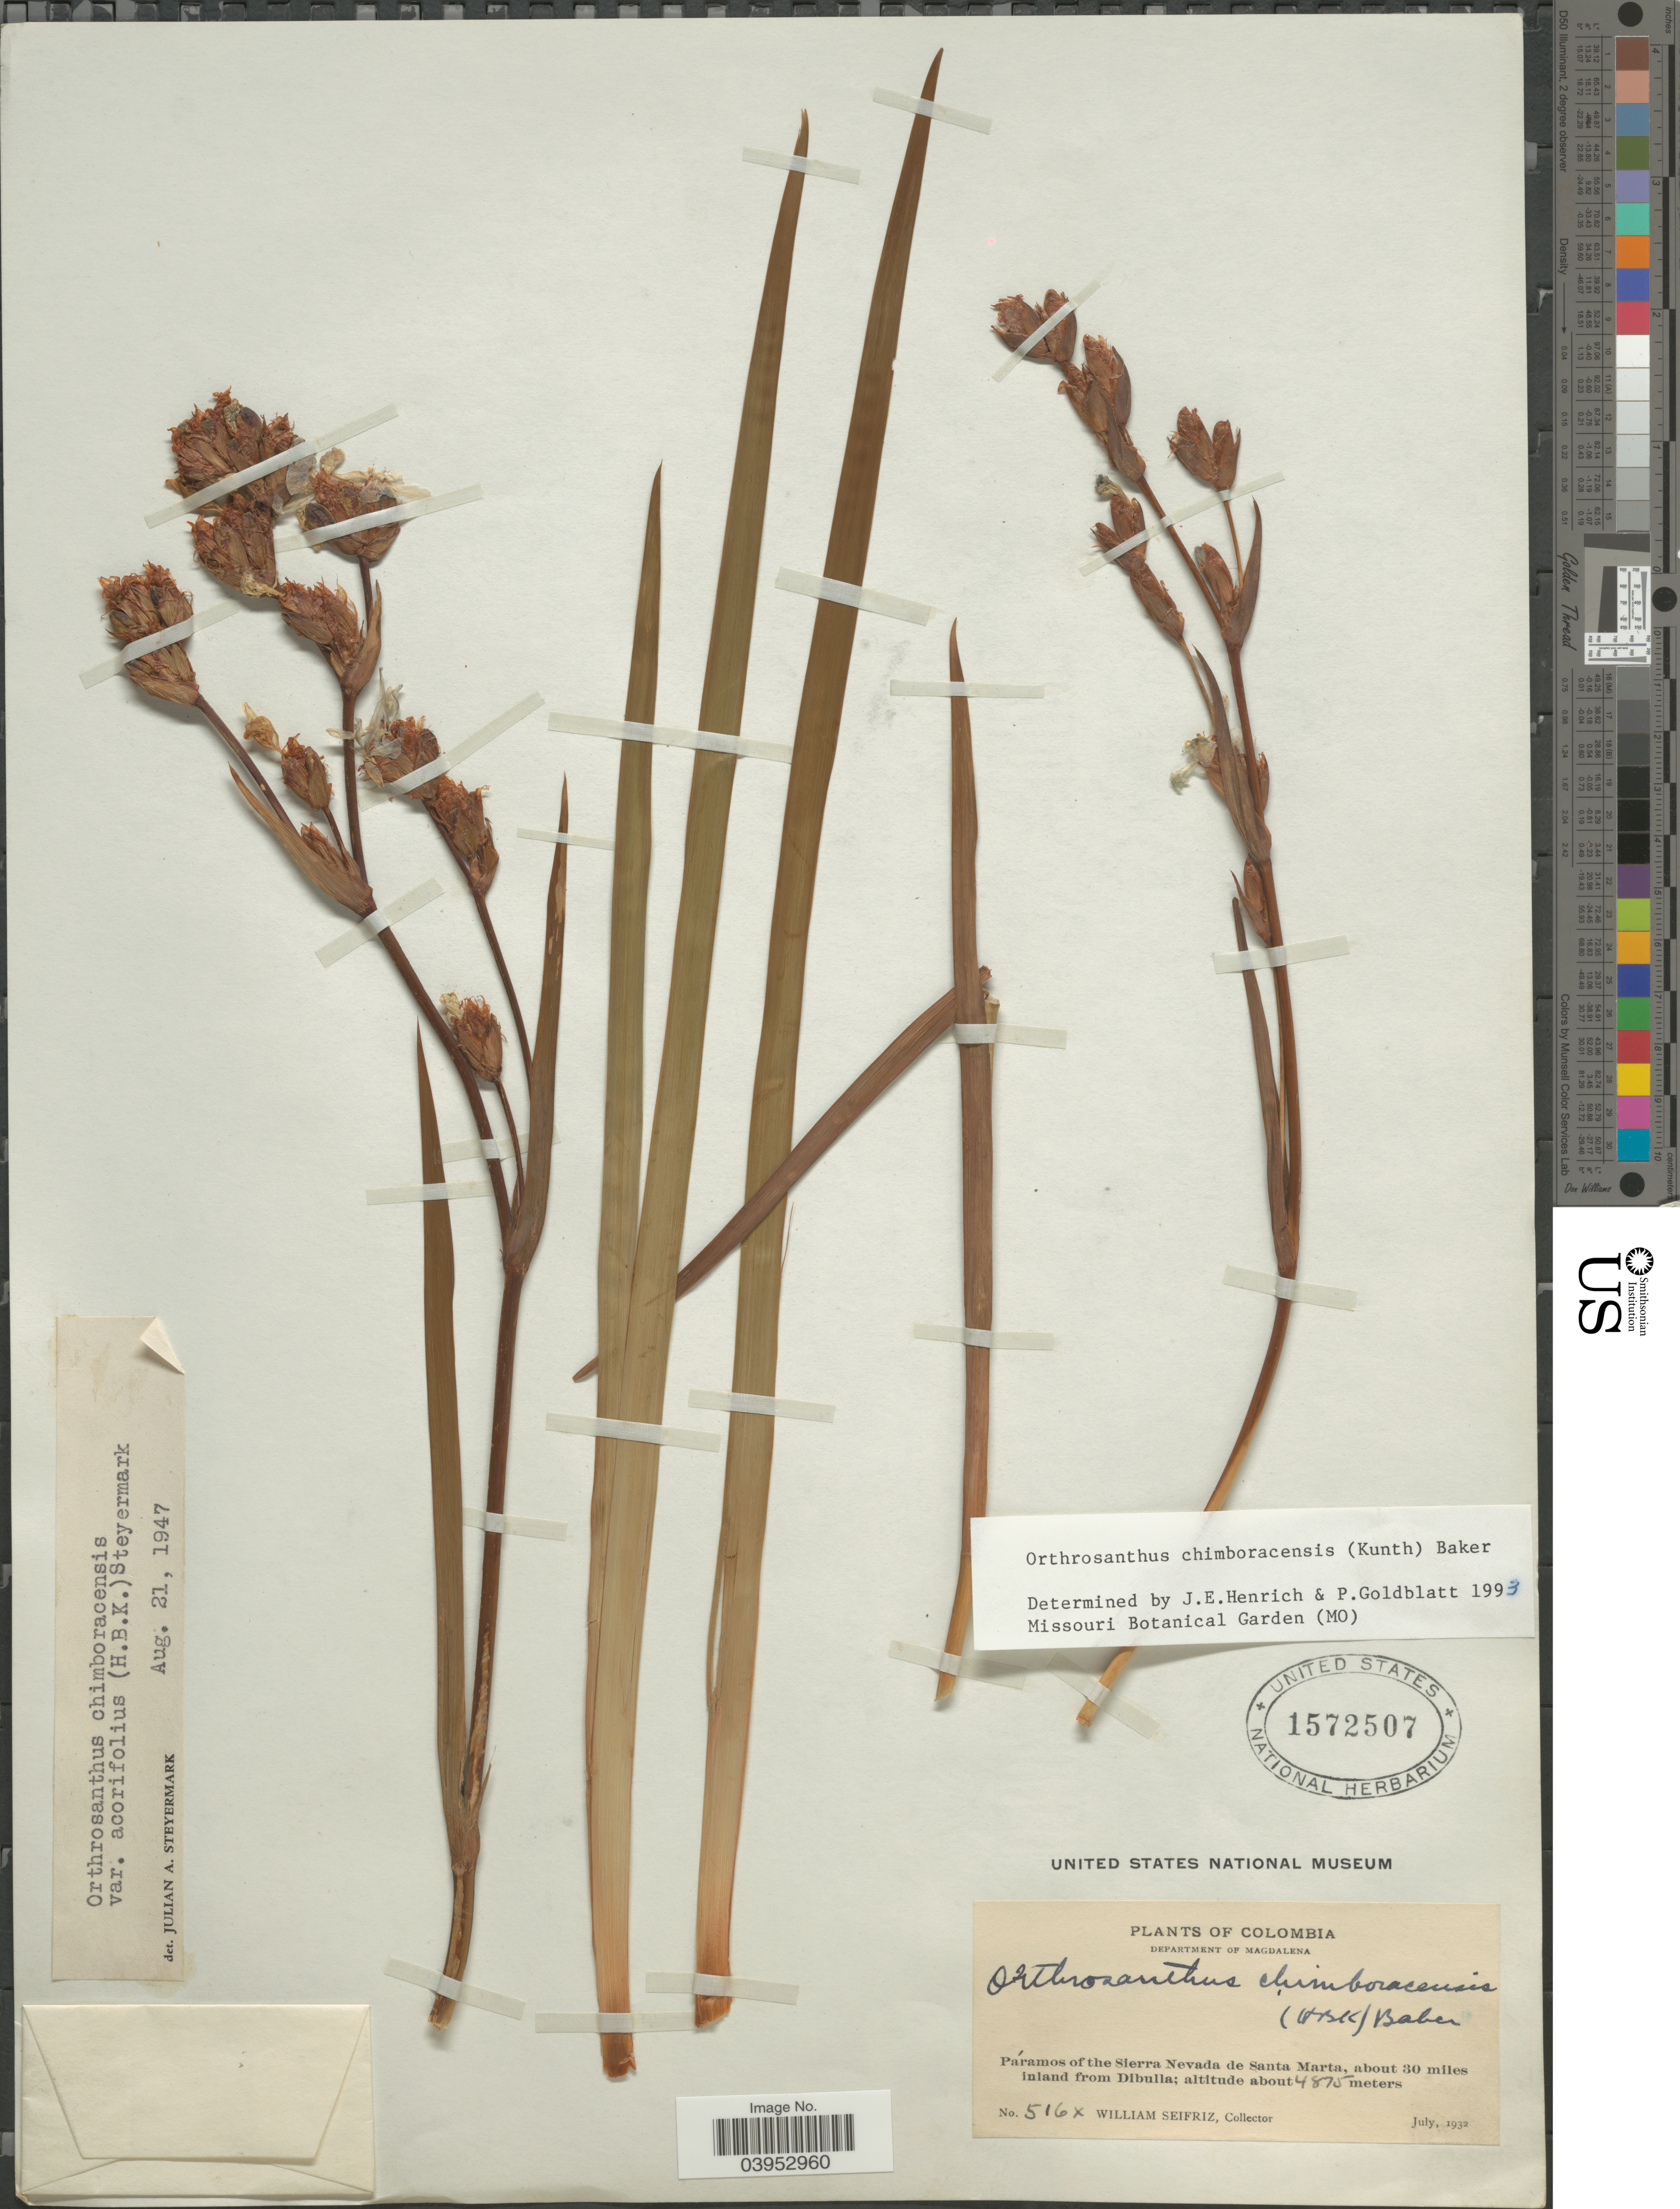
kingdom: Plantae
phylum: Tracheophyta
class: Liliopsida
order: Asparagales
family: Iridaceae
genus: Orthrosanthus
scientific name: Orthrosanthus chimboracensis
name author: (Kunth) Baker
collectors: W. Seifriz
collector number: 516x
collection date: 1932-07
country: Colombia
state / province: Magdalena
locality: Department of Magdalena. Páramos of the Sierra Nevada de Santa Marta, about 30 miles inland from Dibulla.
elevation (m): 4875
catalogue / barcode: US 1572507